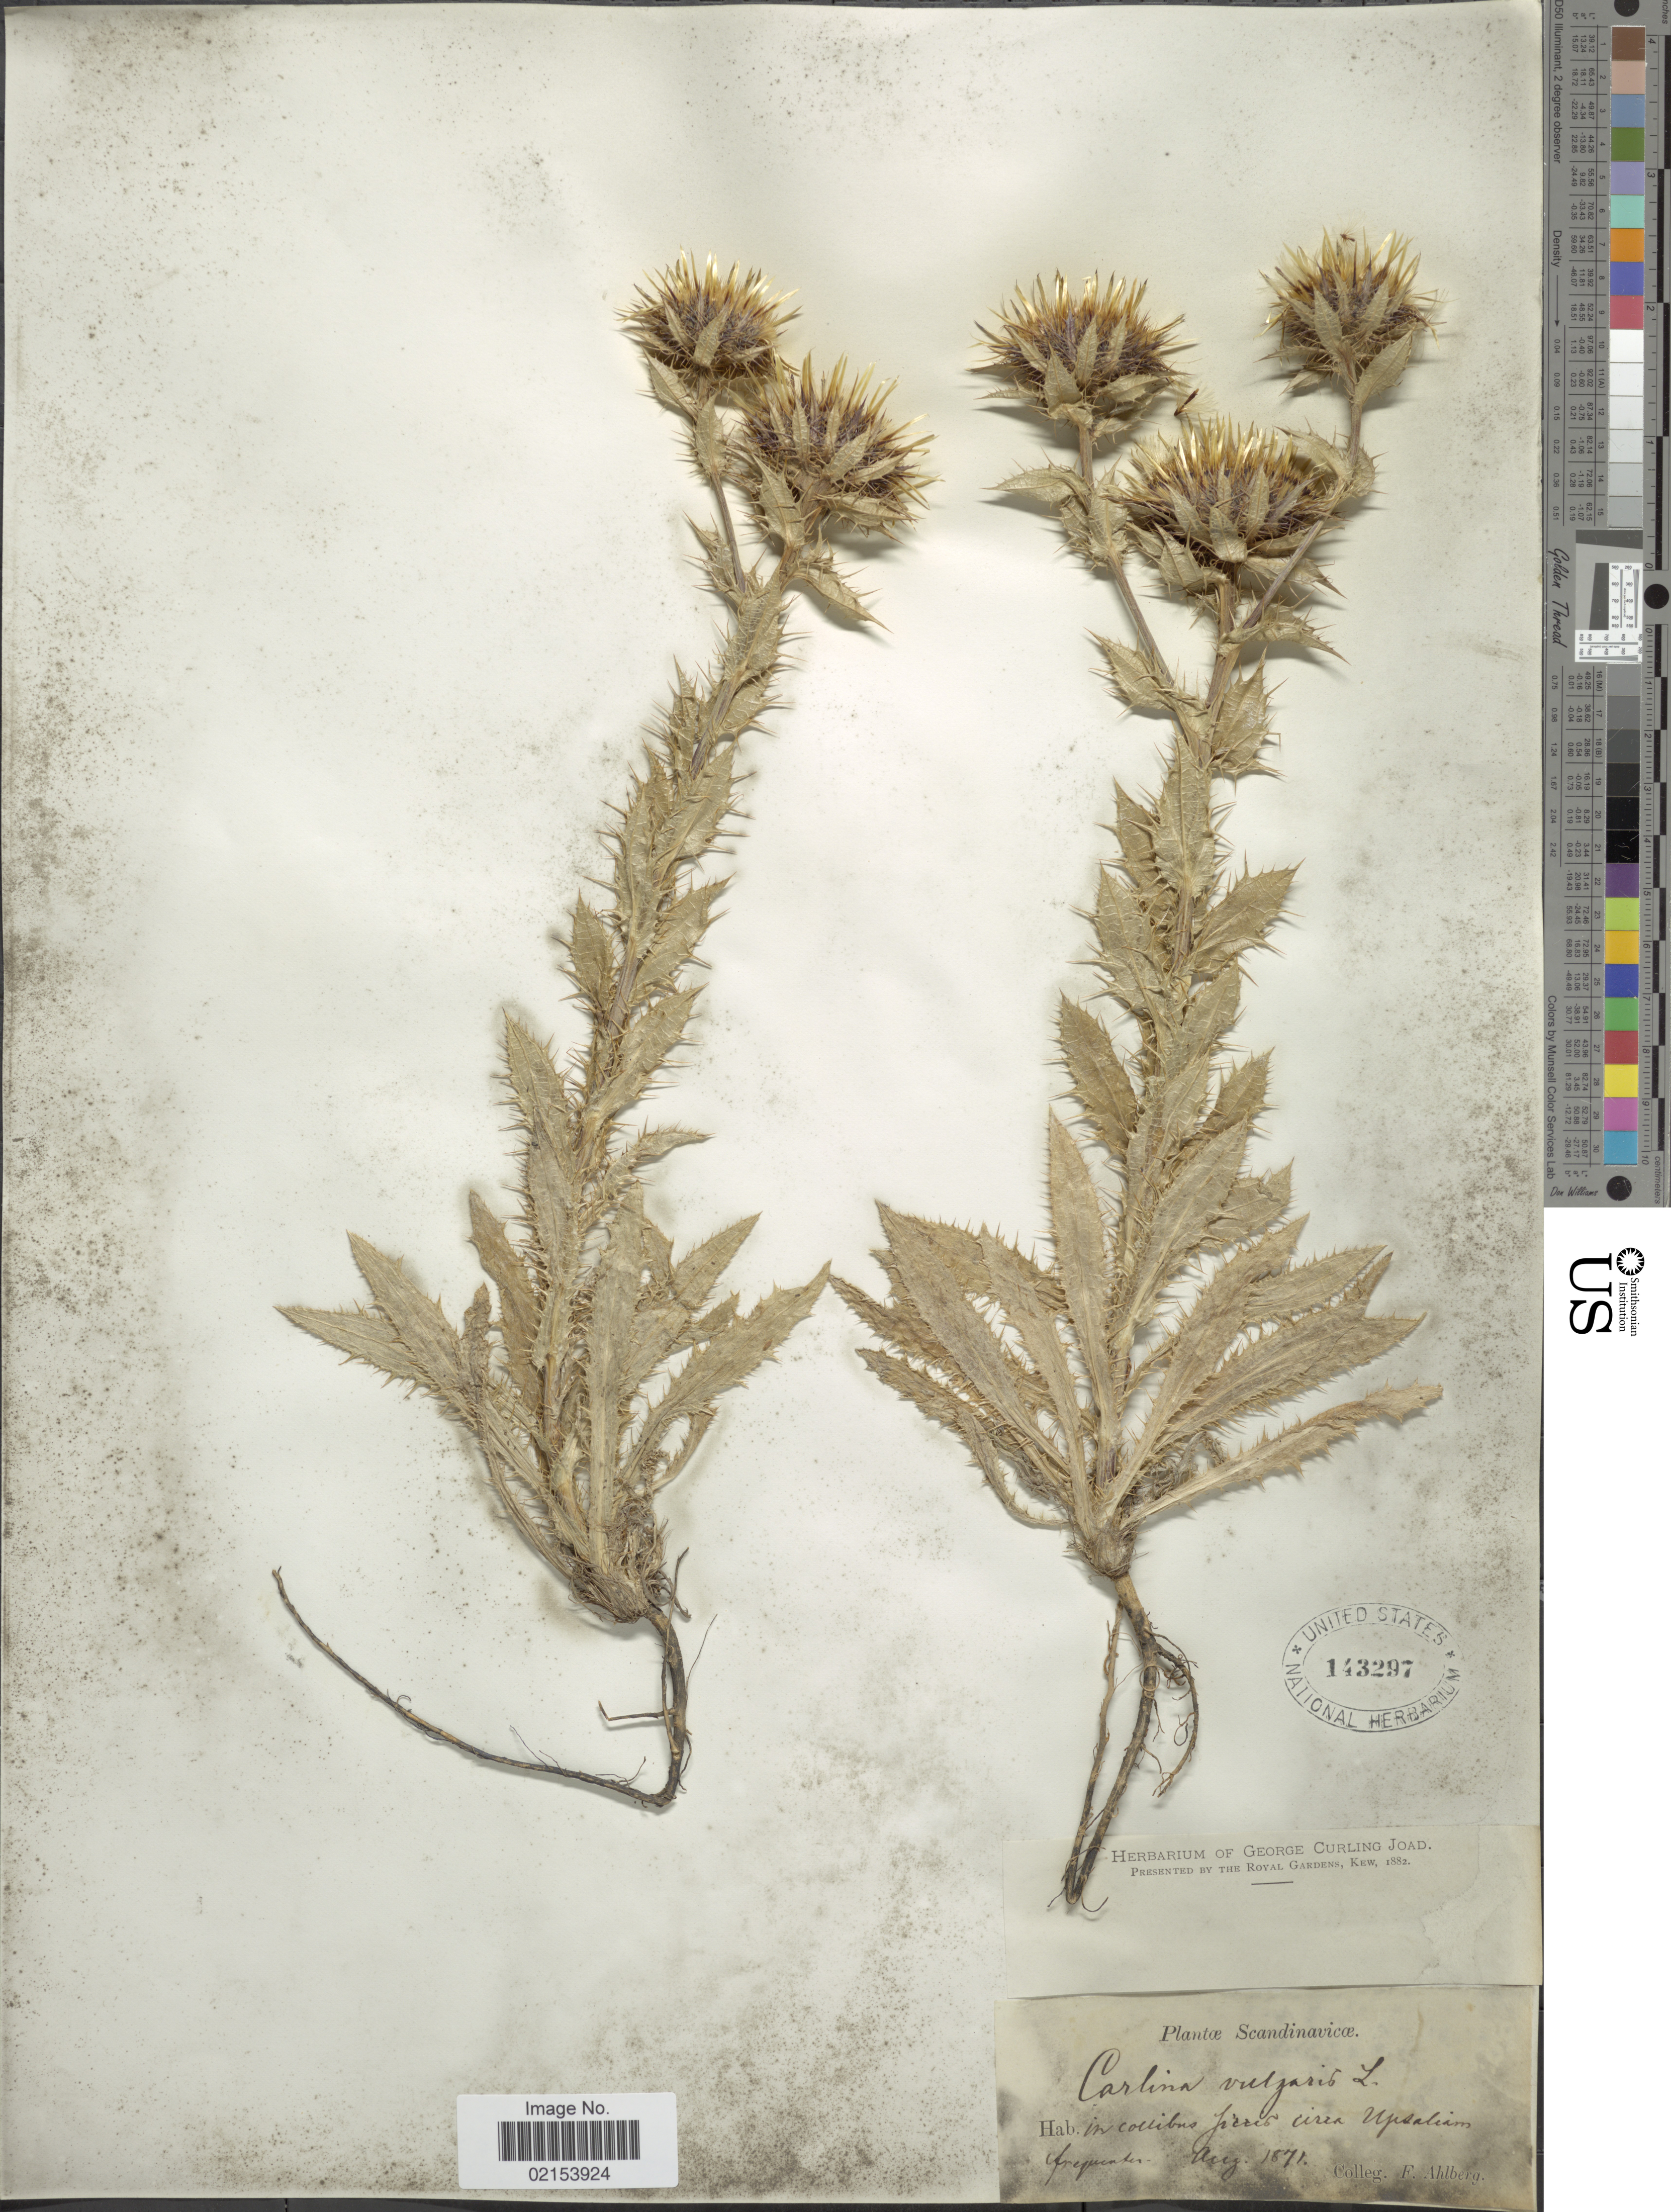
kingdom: Plantae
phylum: Tracheophyta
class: Magnoliopsida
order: Asterales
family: Asteraceae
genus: Carlina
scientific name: Carlina vulgaris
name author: L.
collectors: F. Ahlberg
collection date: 1871-08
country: Sweden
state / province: Uppsala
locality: Scandinavicae, in collibus siccis circa Upsaliam [Scandinavia, on the dry hills near Uppsala]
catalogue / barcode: US 143297